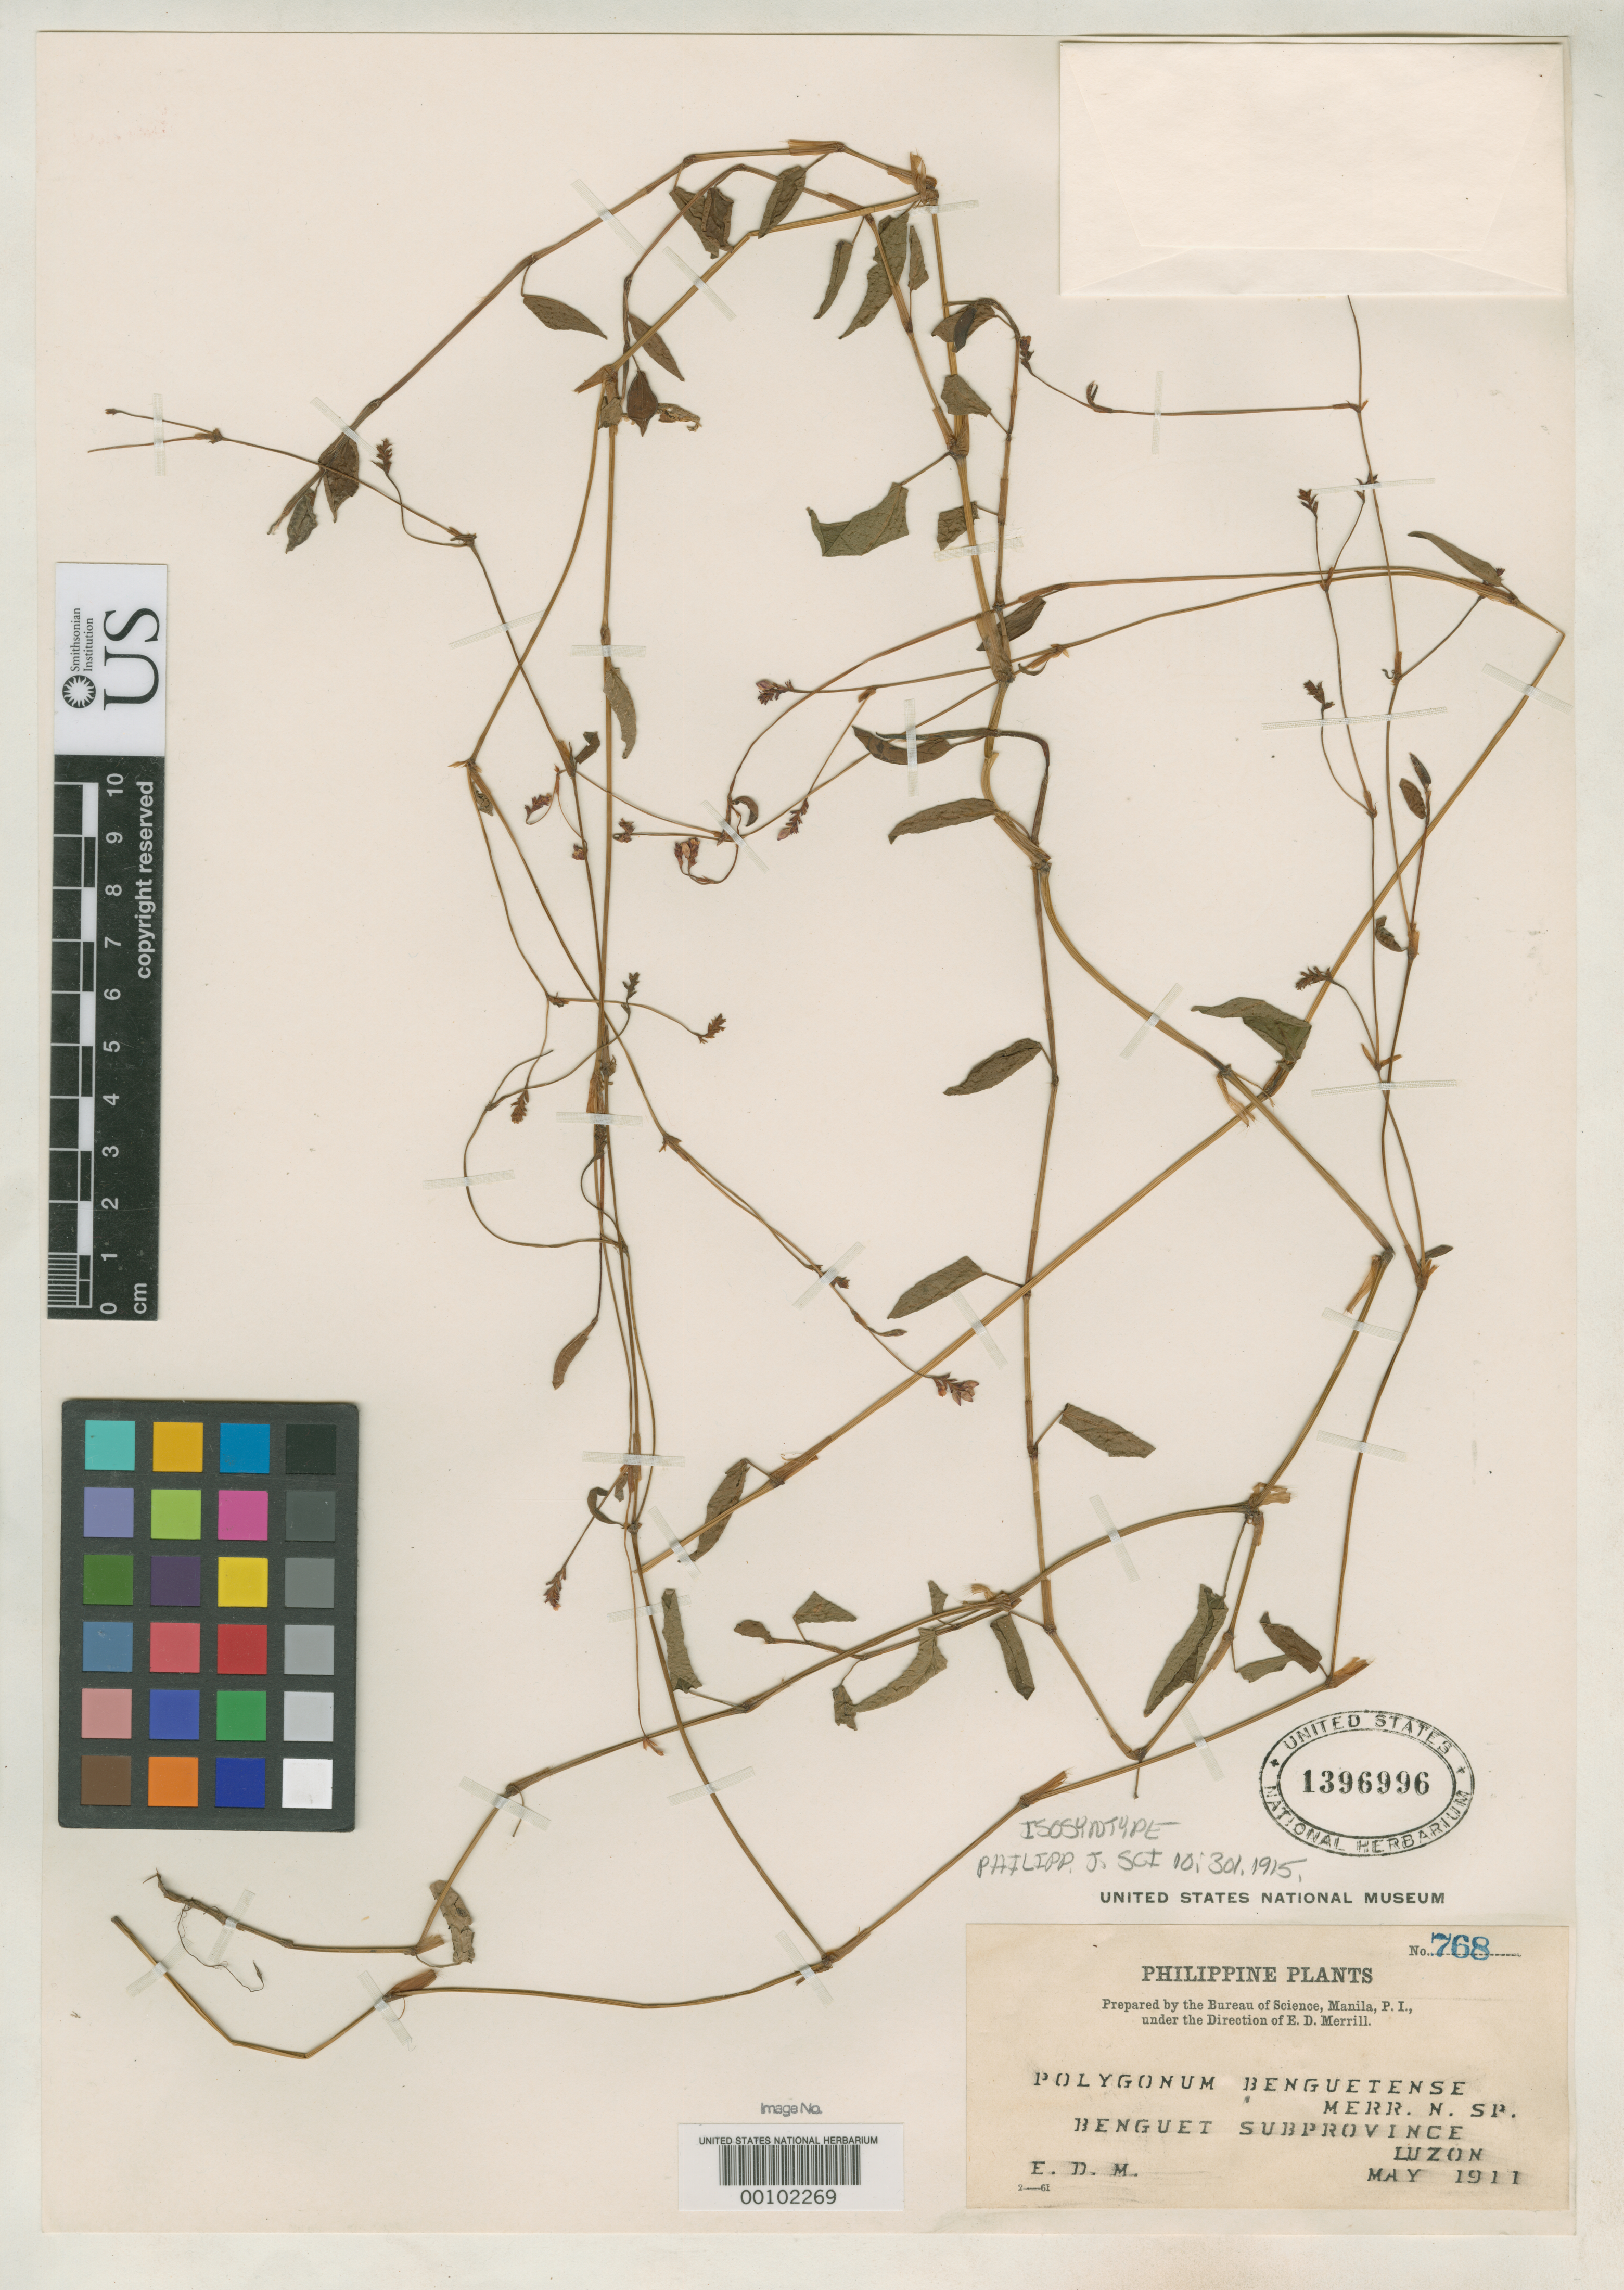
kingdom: Plantae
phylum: Tracheophyta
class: Magnoliopsida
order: Caryophyllales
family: Polygonaceae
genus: Polygonum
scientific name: Polygonum benguetense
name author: Merr.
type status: Isosyntype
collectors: E. D. Merrill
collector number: Phil. Pl. 768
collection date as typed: May 1911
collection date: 1911-05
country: Philippines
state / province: Cordillera (Administrative Region)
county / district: Benguet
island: Luzon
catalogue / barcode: US 1396996